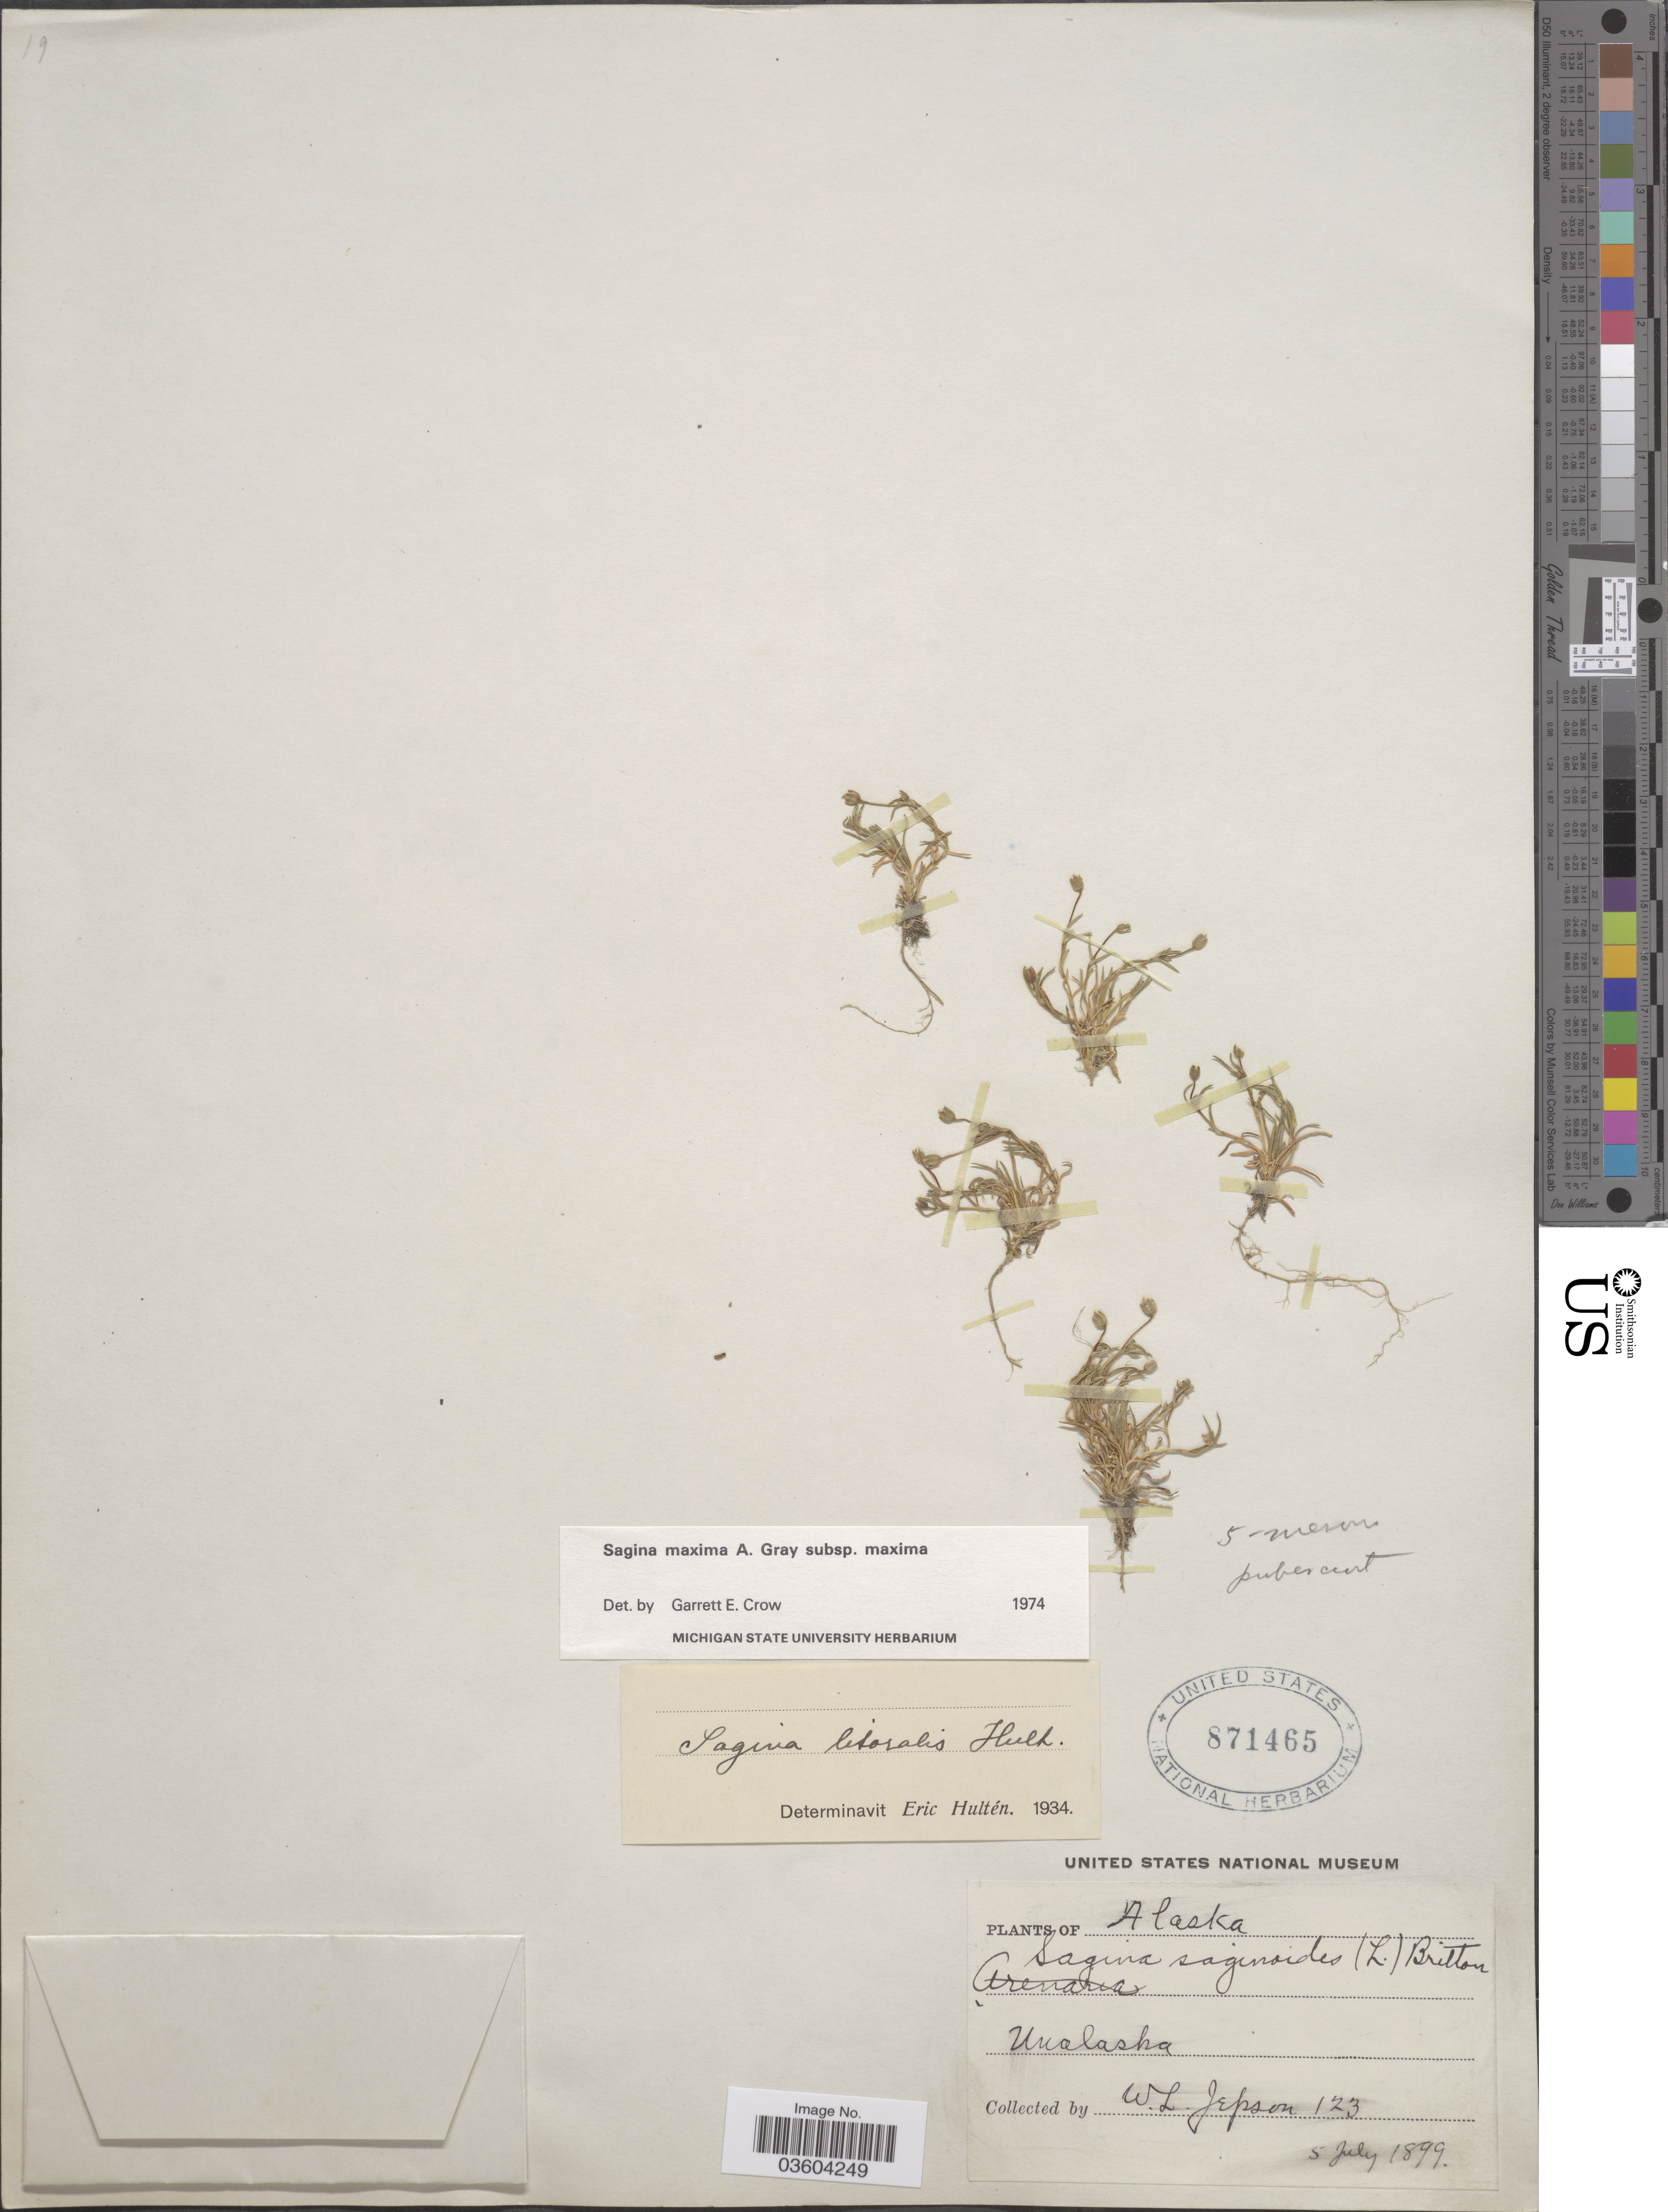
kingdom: Plantae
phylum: Tracheophyta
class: Magnoliopsida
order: Caryophyllales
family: Caryophyllaceae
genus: Sagina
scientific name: Sagina maxima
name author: A. Gray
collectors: W. L. Jepson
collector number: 123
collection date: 1899-07-05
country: United States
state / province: Alaska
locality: Unalaska.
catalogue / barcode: US 871465